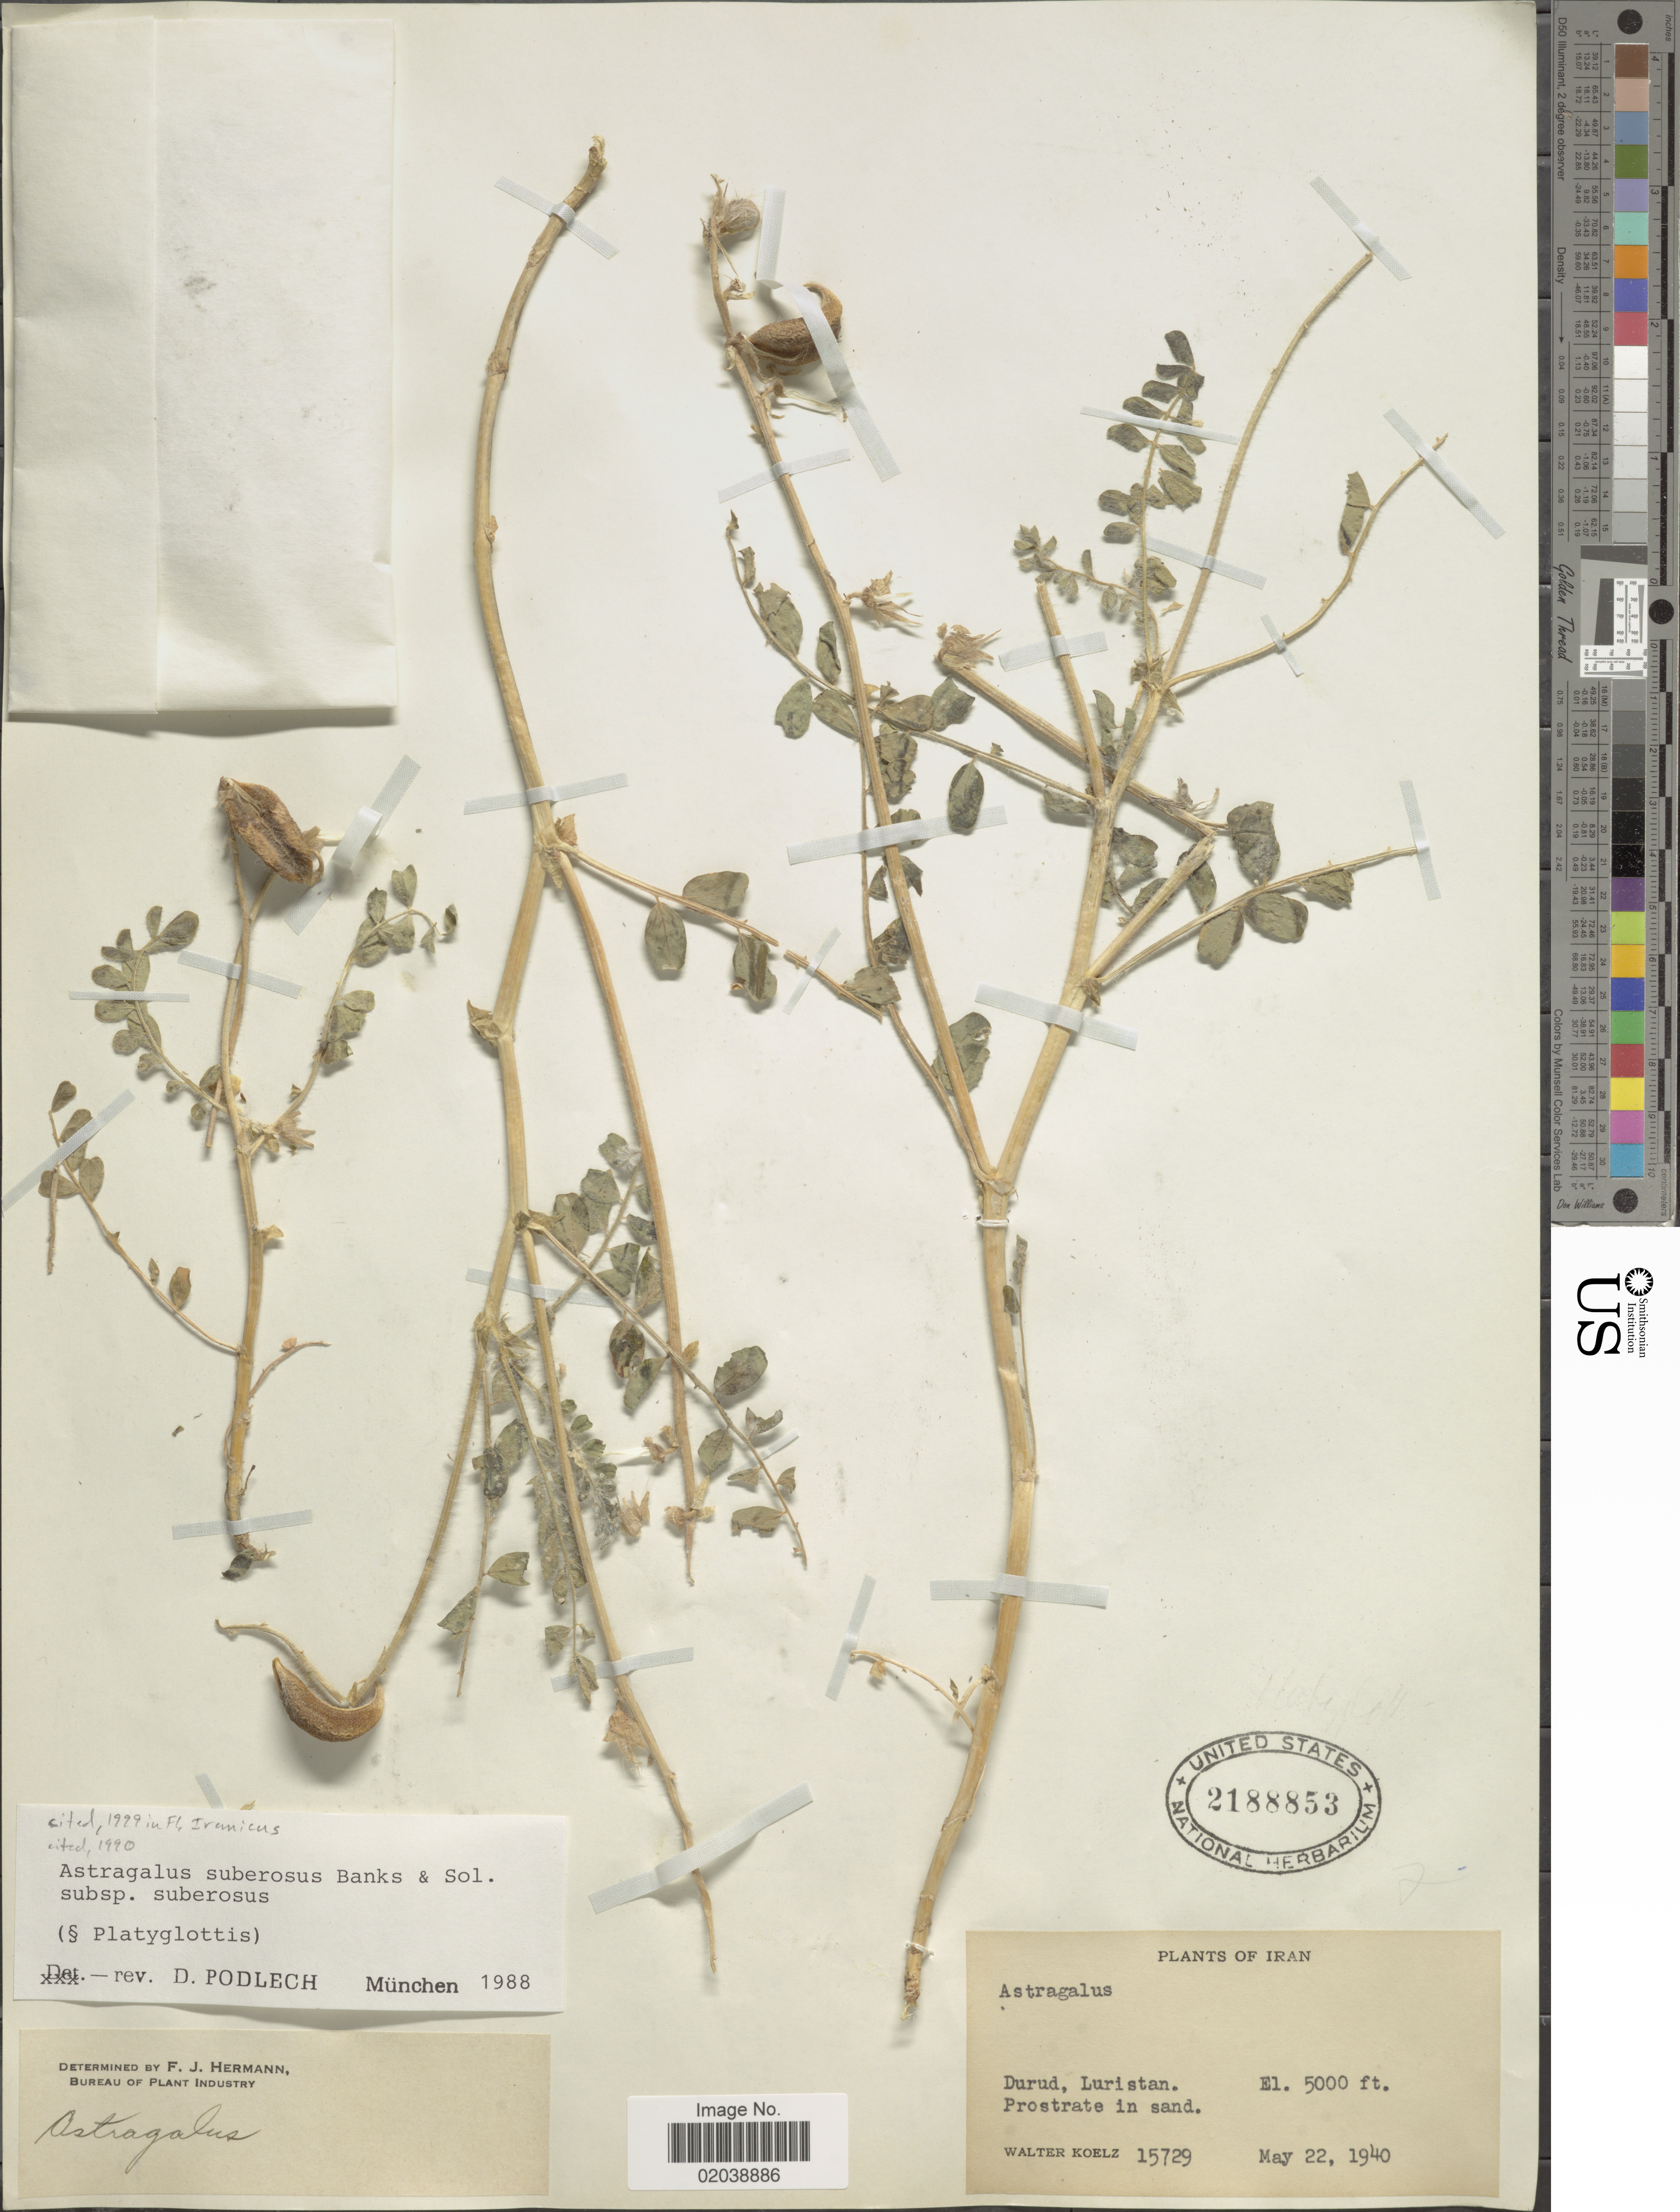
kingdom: Plantae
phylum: Tracheophyta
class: Magnoliopsida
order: Fabales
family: Fabaceae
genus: Astragalus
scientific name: Astragalus suberosus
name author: Banks & Sol.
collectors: W. N. Koelz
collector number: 15729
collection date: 1940-05-22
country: Iran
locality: Durud, Luristan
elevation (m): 1524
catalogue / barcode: US 2188853